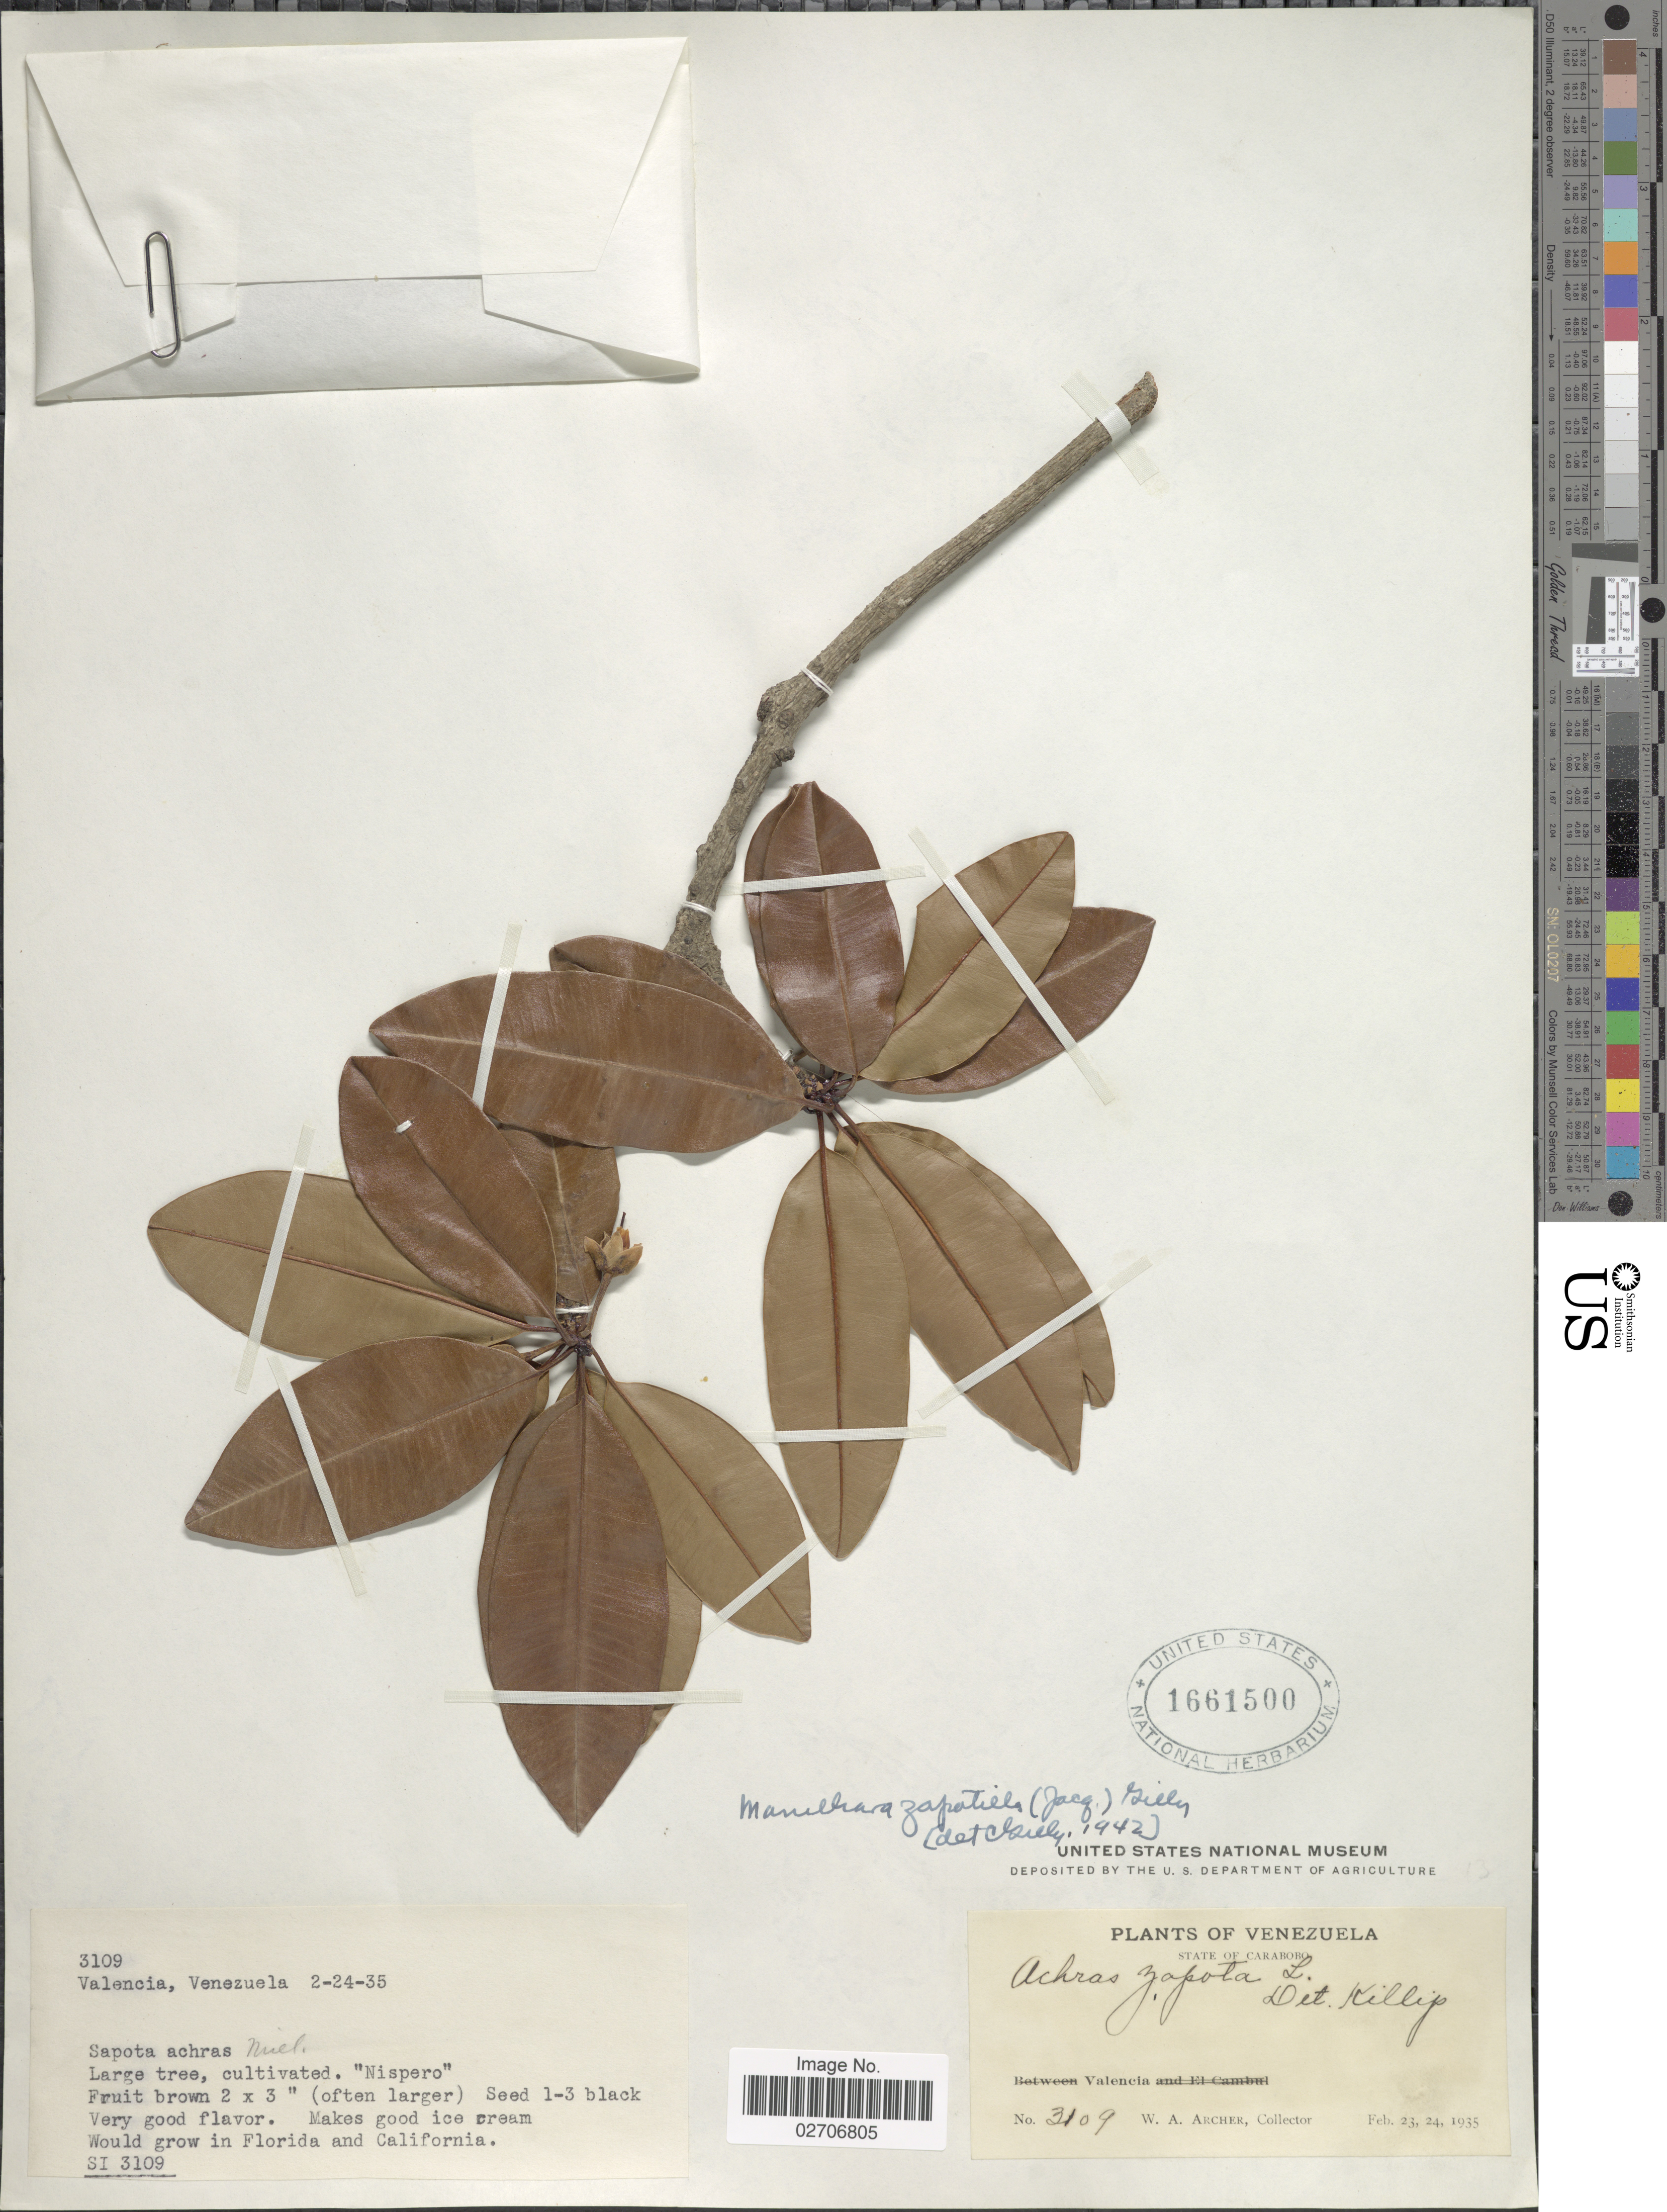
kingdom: Plantae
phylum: Tracheophyta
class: Magnoliopsida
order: Ericales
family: Sapotaceae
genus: Manilkara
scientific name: Manilkara zapota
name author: (L.) P. Royen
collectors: W. A. Archer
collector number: SI309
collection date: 1935-02-24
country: Venezuela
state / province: Carabobo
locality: Valencia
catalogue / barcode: US 1661500